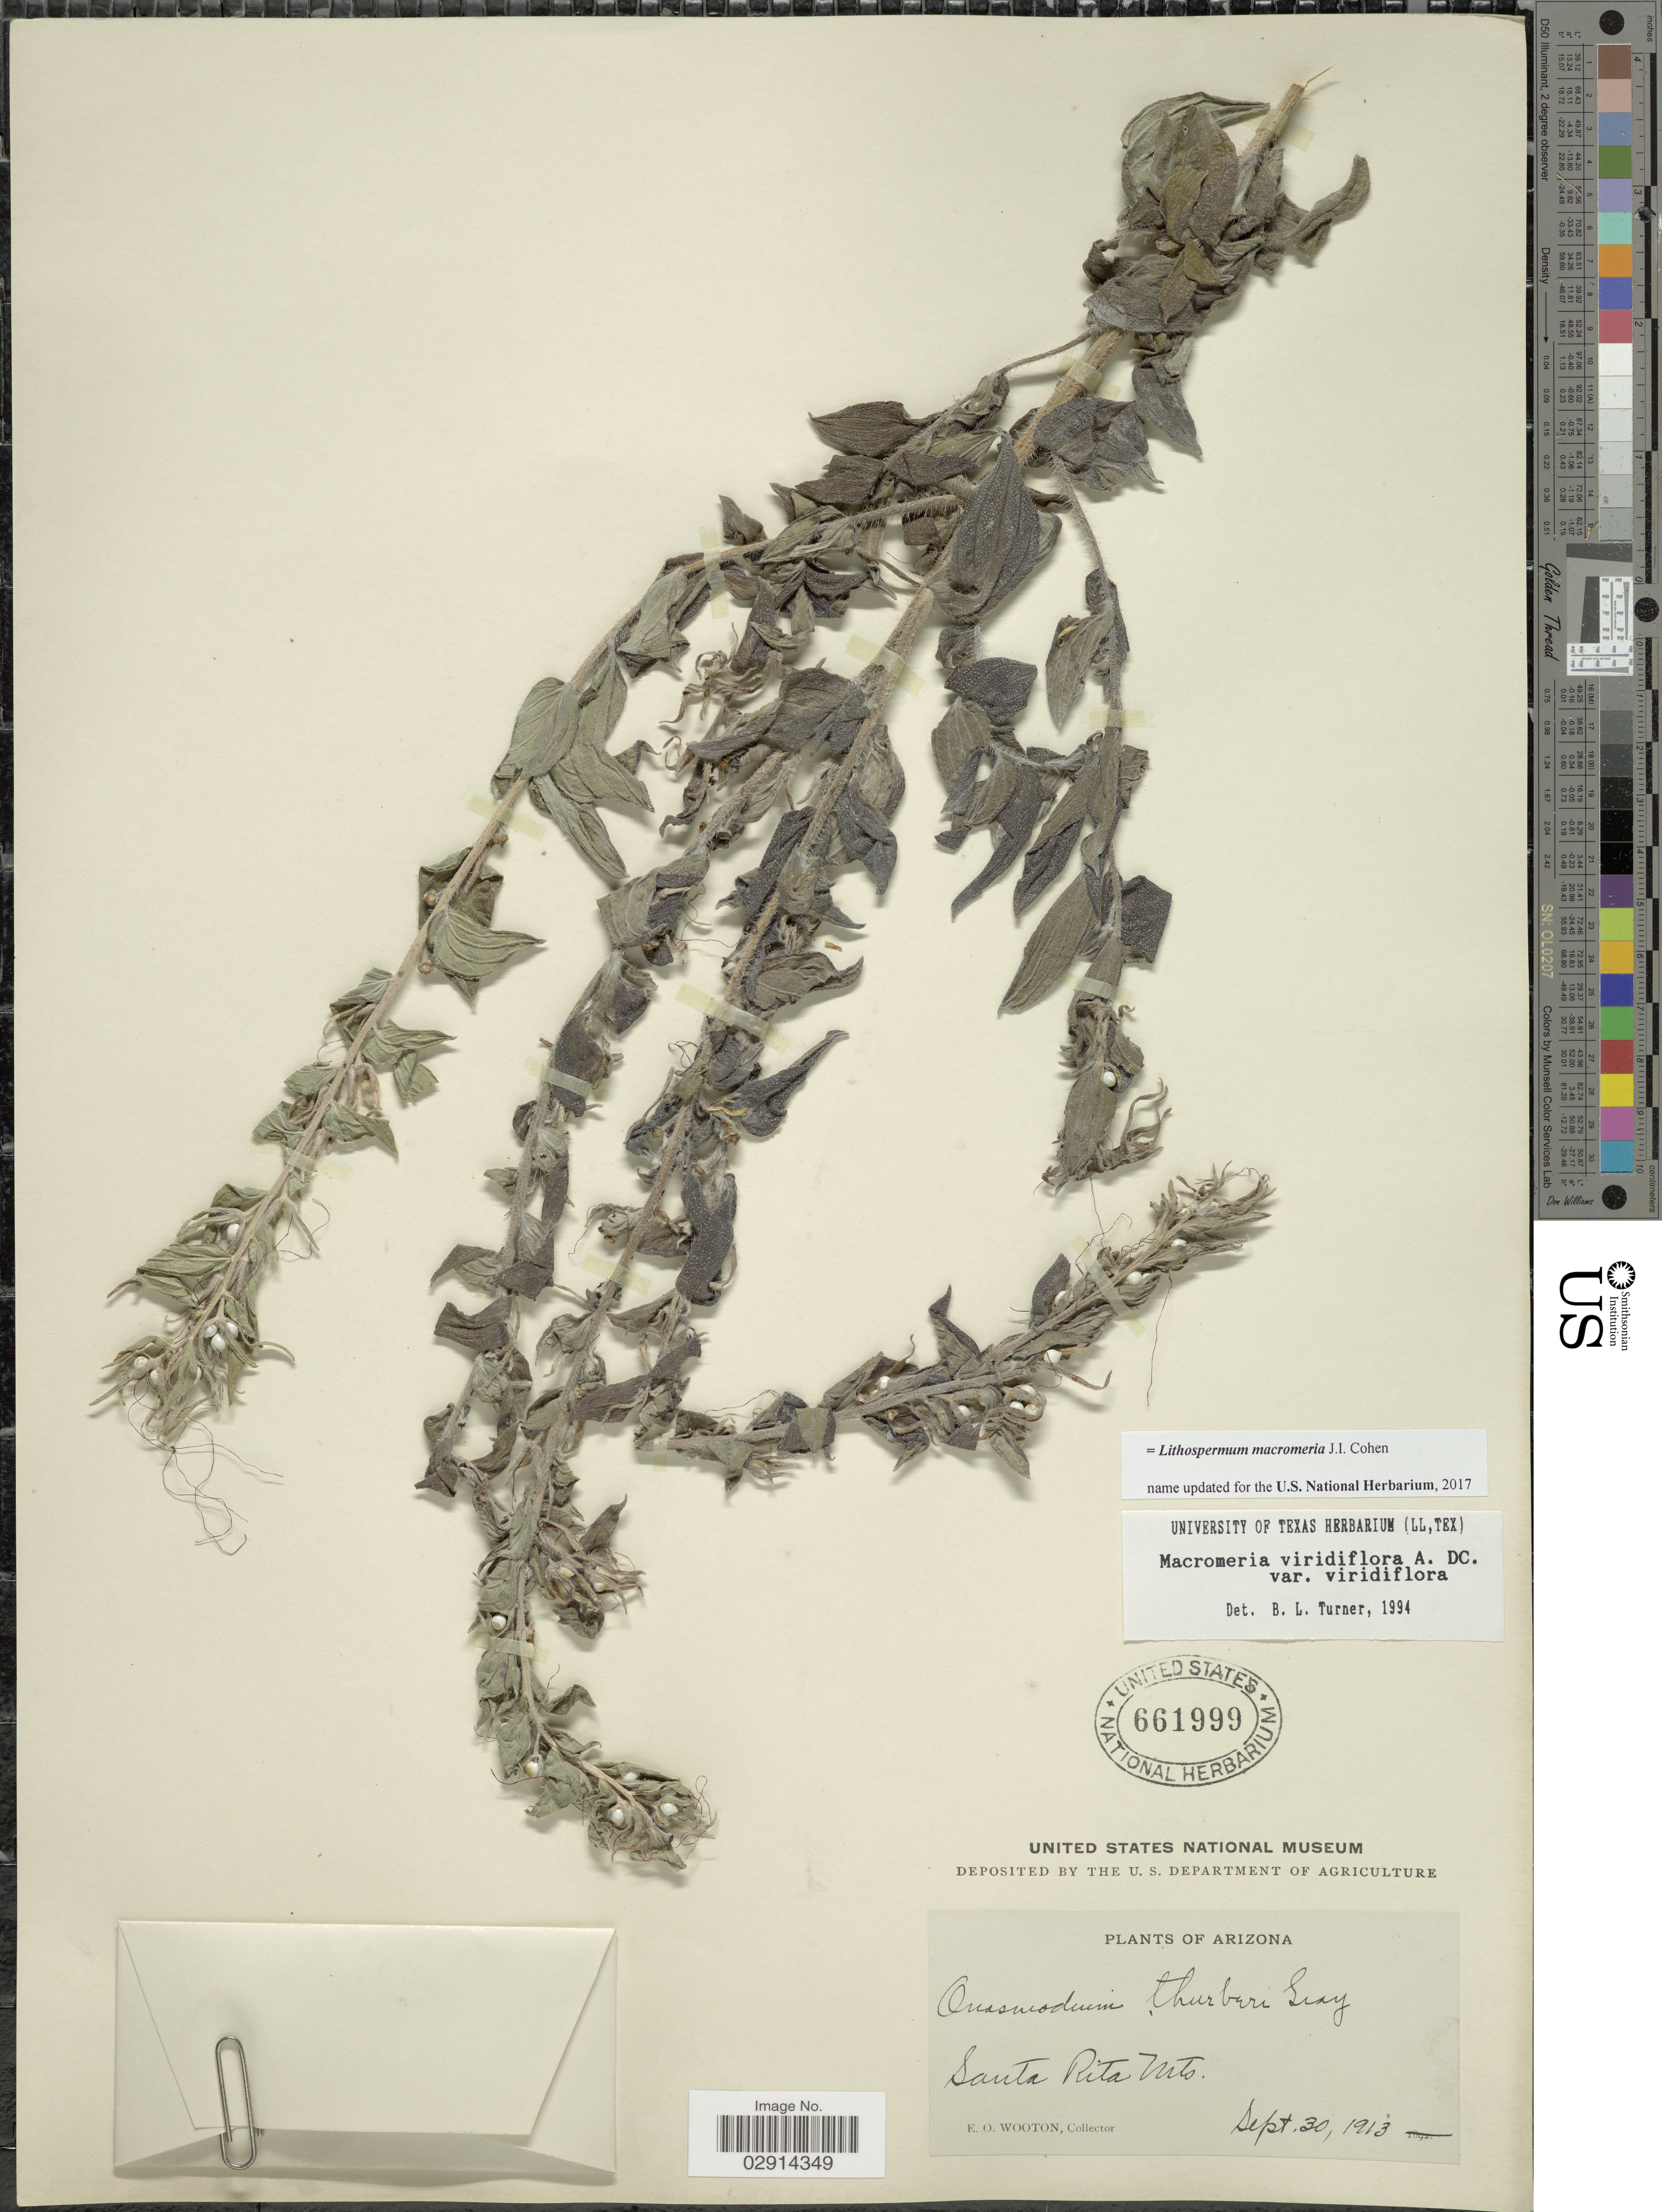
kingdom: Plantae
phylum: Tracheophyta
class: Magnoliopsida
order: Boraginales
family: Boraginaceae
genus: Lithospermum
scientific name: Lithospermum macromeria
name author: Cohen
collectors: E. O. Wooton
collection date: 1913-09-30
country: United States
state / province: Arizona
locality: Santa Rita Mts.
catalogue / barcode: US 661999